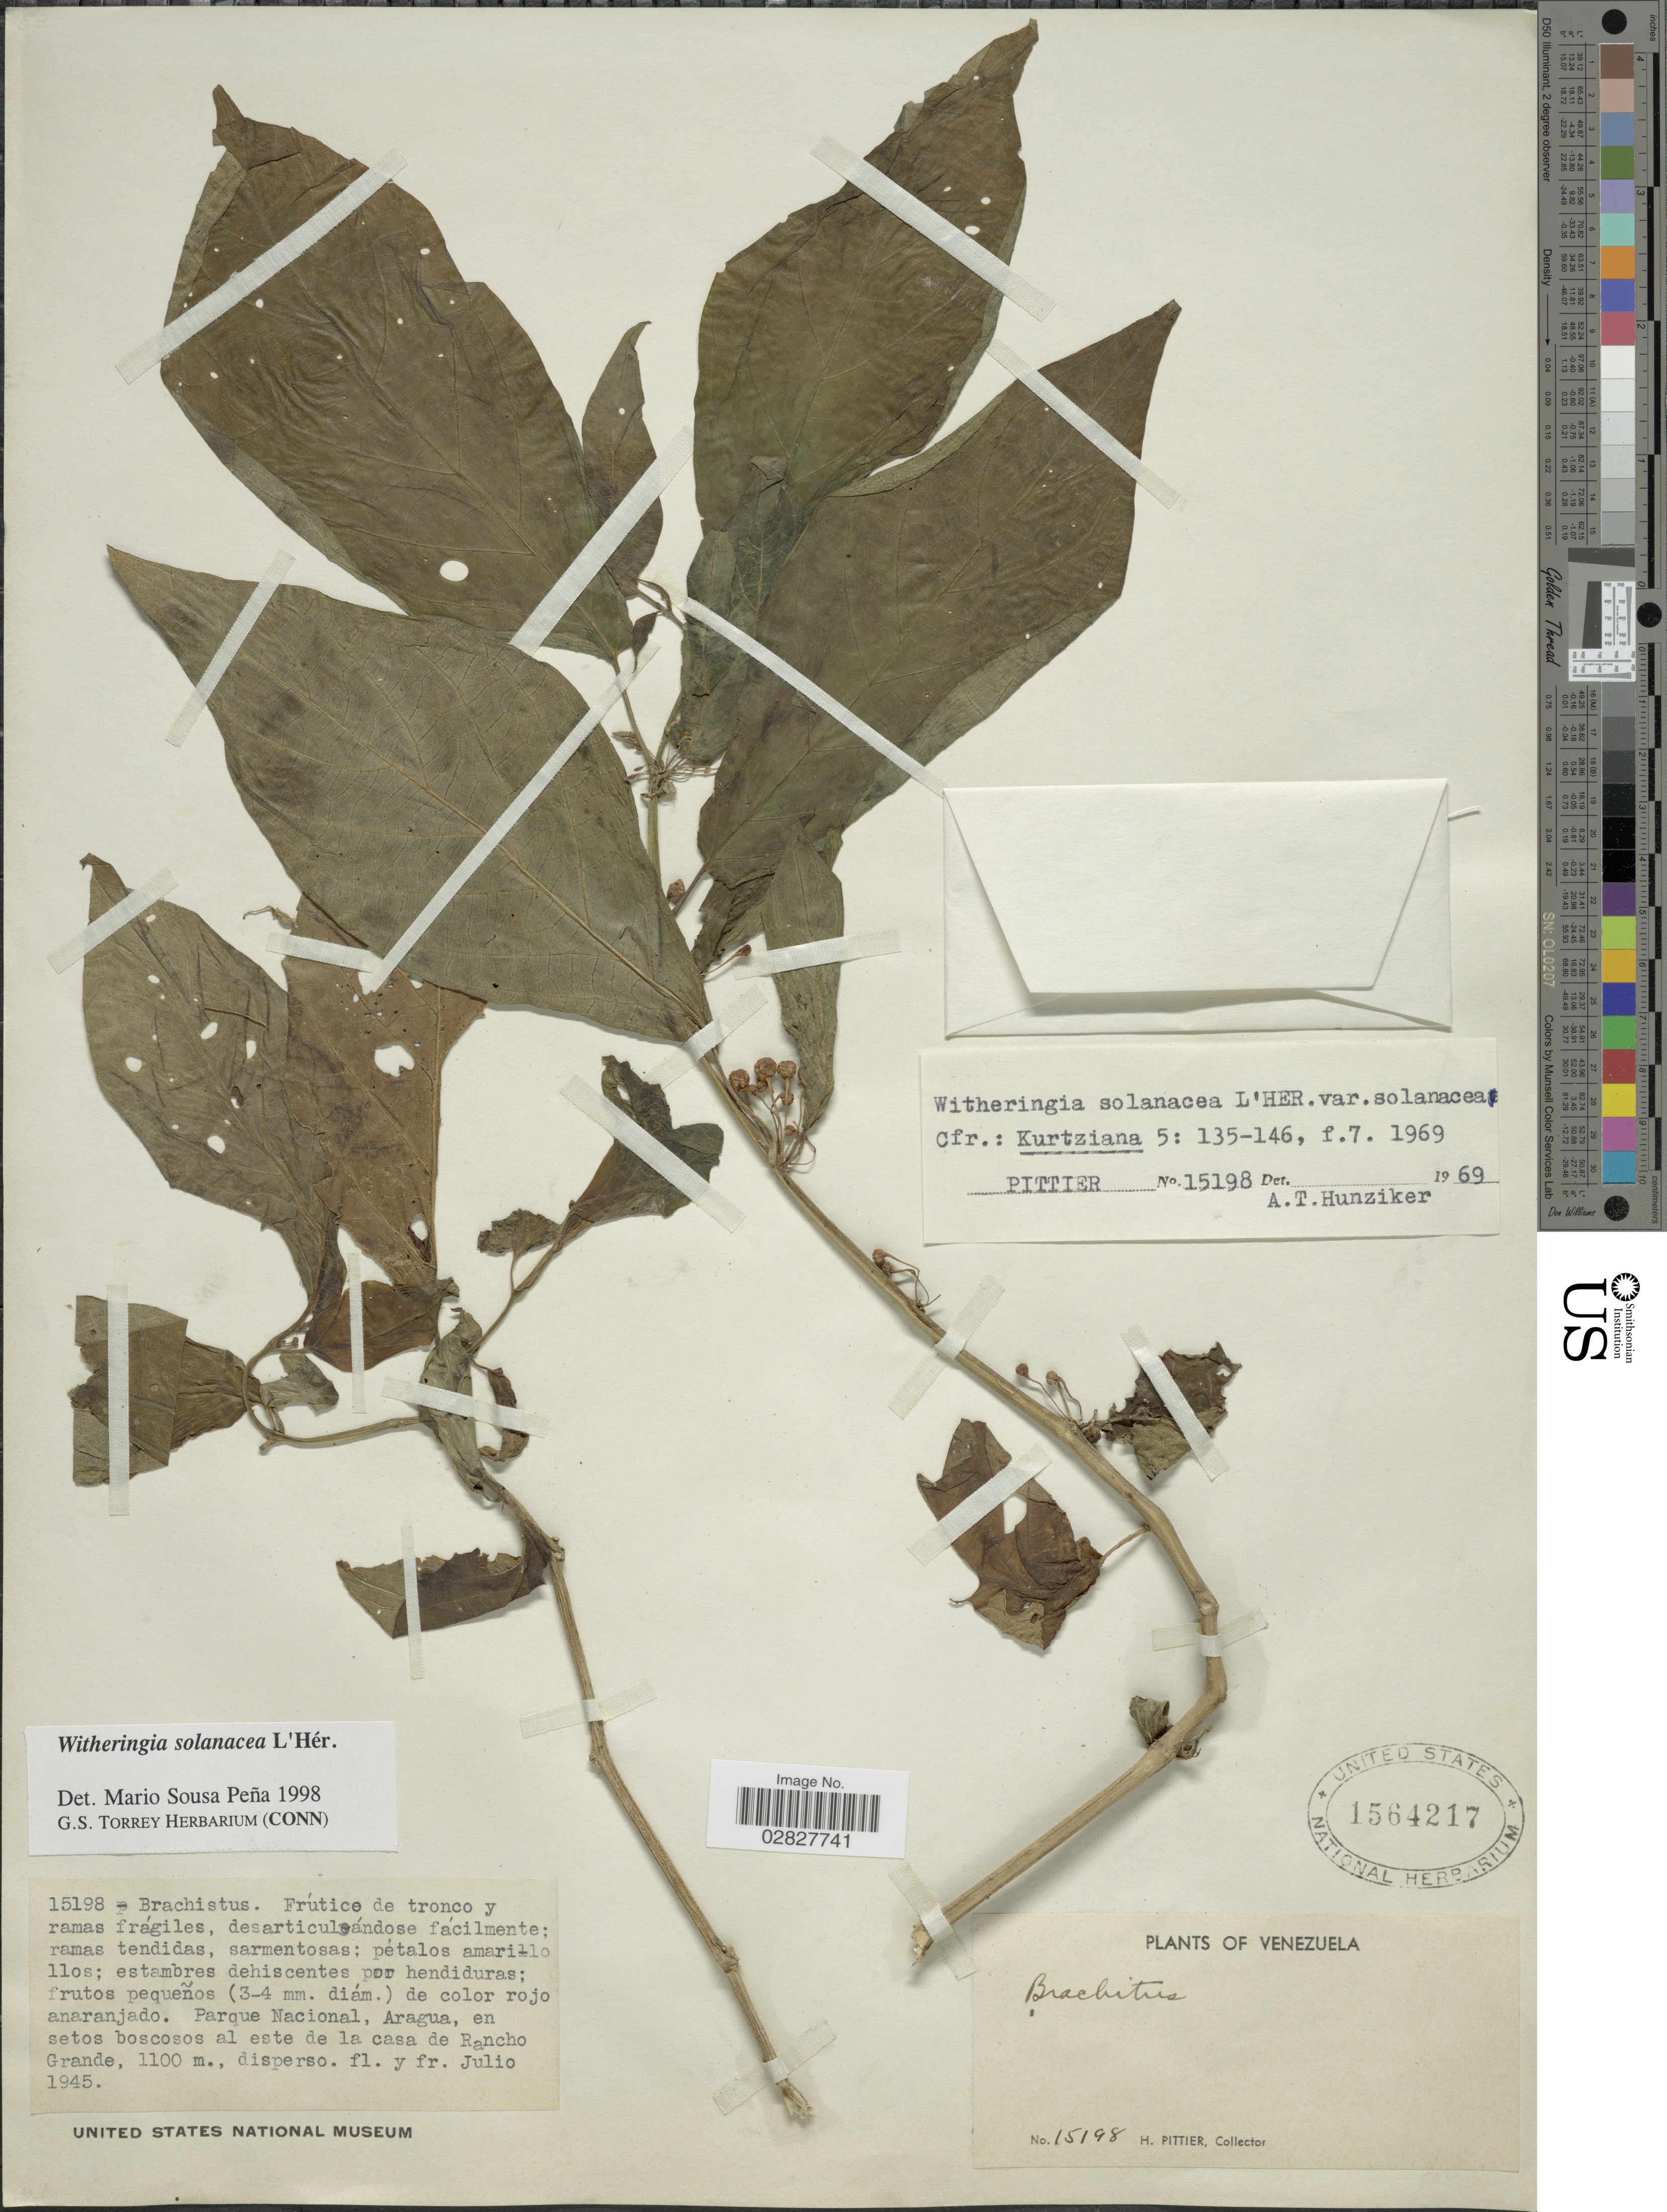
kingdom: Plantae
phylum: Tracheophyta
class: Magnoliopsida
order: Solanales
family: Solanaceae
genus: Witheringia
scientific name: Witheringia solanacea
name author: L'Hér.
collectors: H. F. Pittier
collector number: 15198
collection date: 1945-07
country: Venezuela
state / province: Aragua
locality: Parque Nacional, Aragua, en setos boscosos al este de la casa de Rancho Grande.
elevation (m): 1100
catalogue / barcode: US 1564217